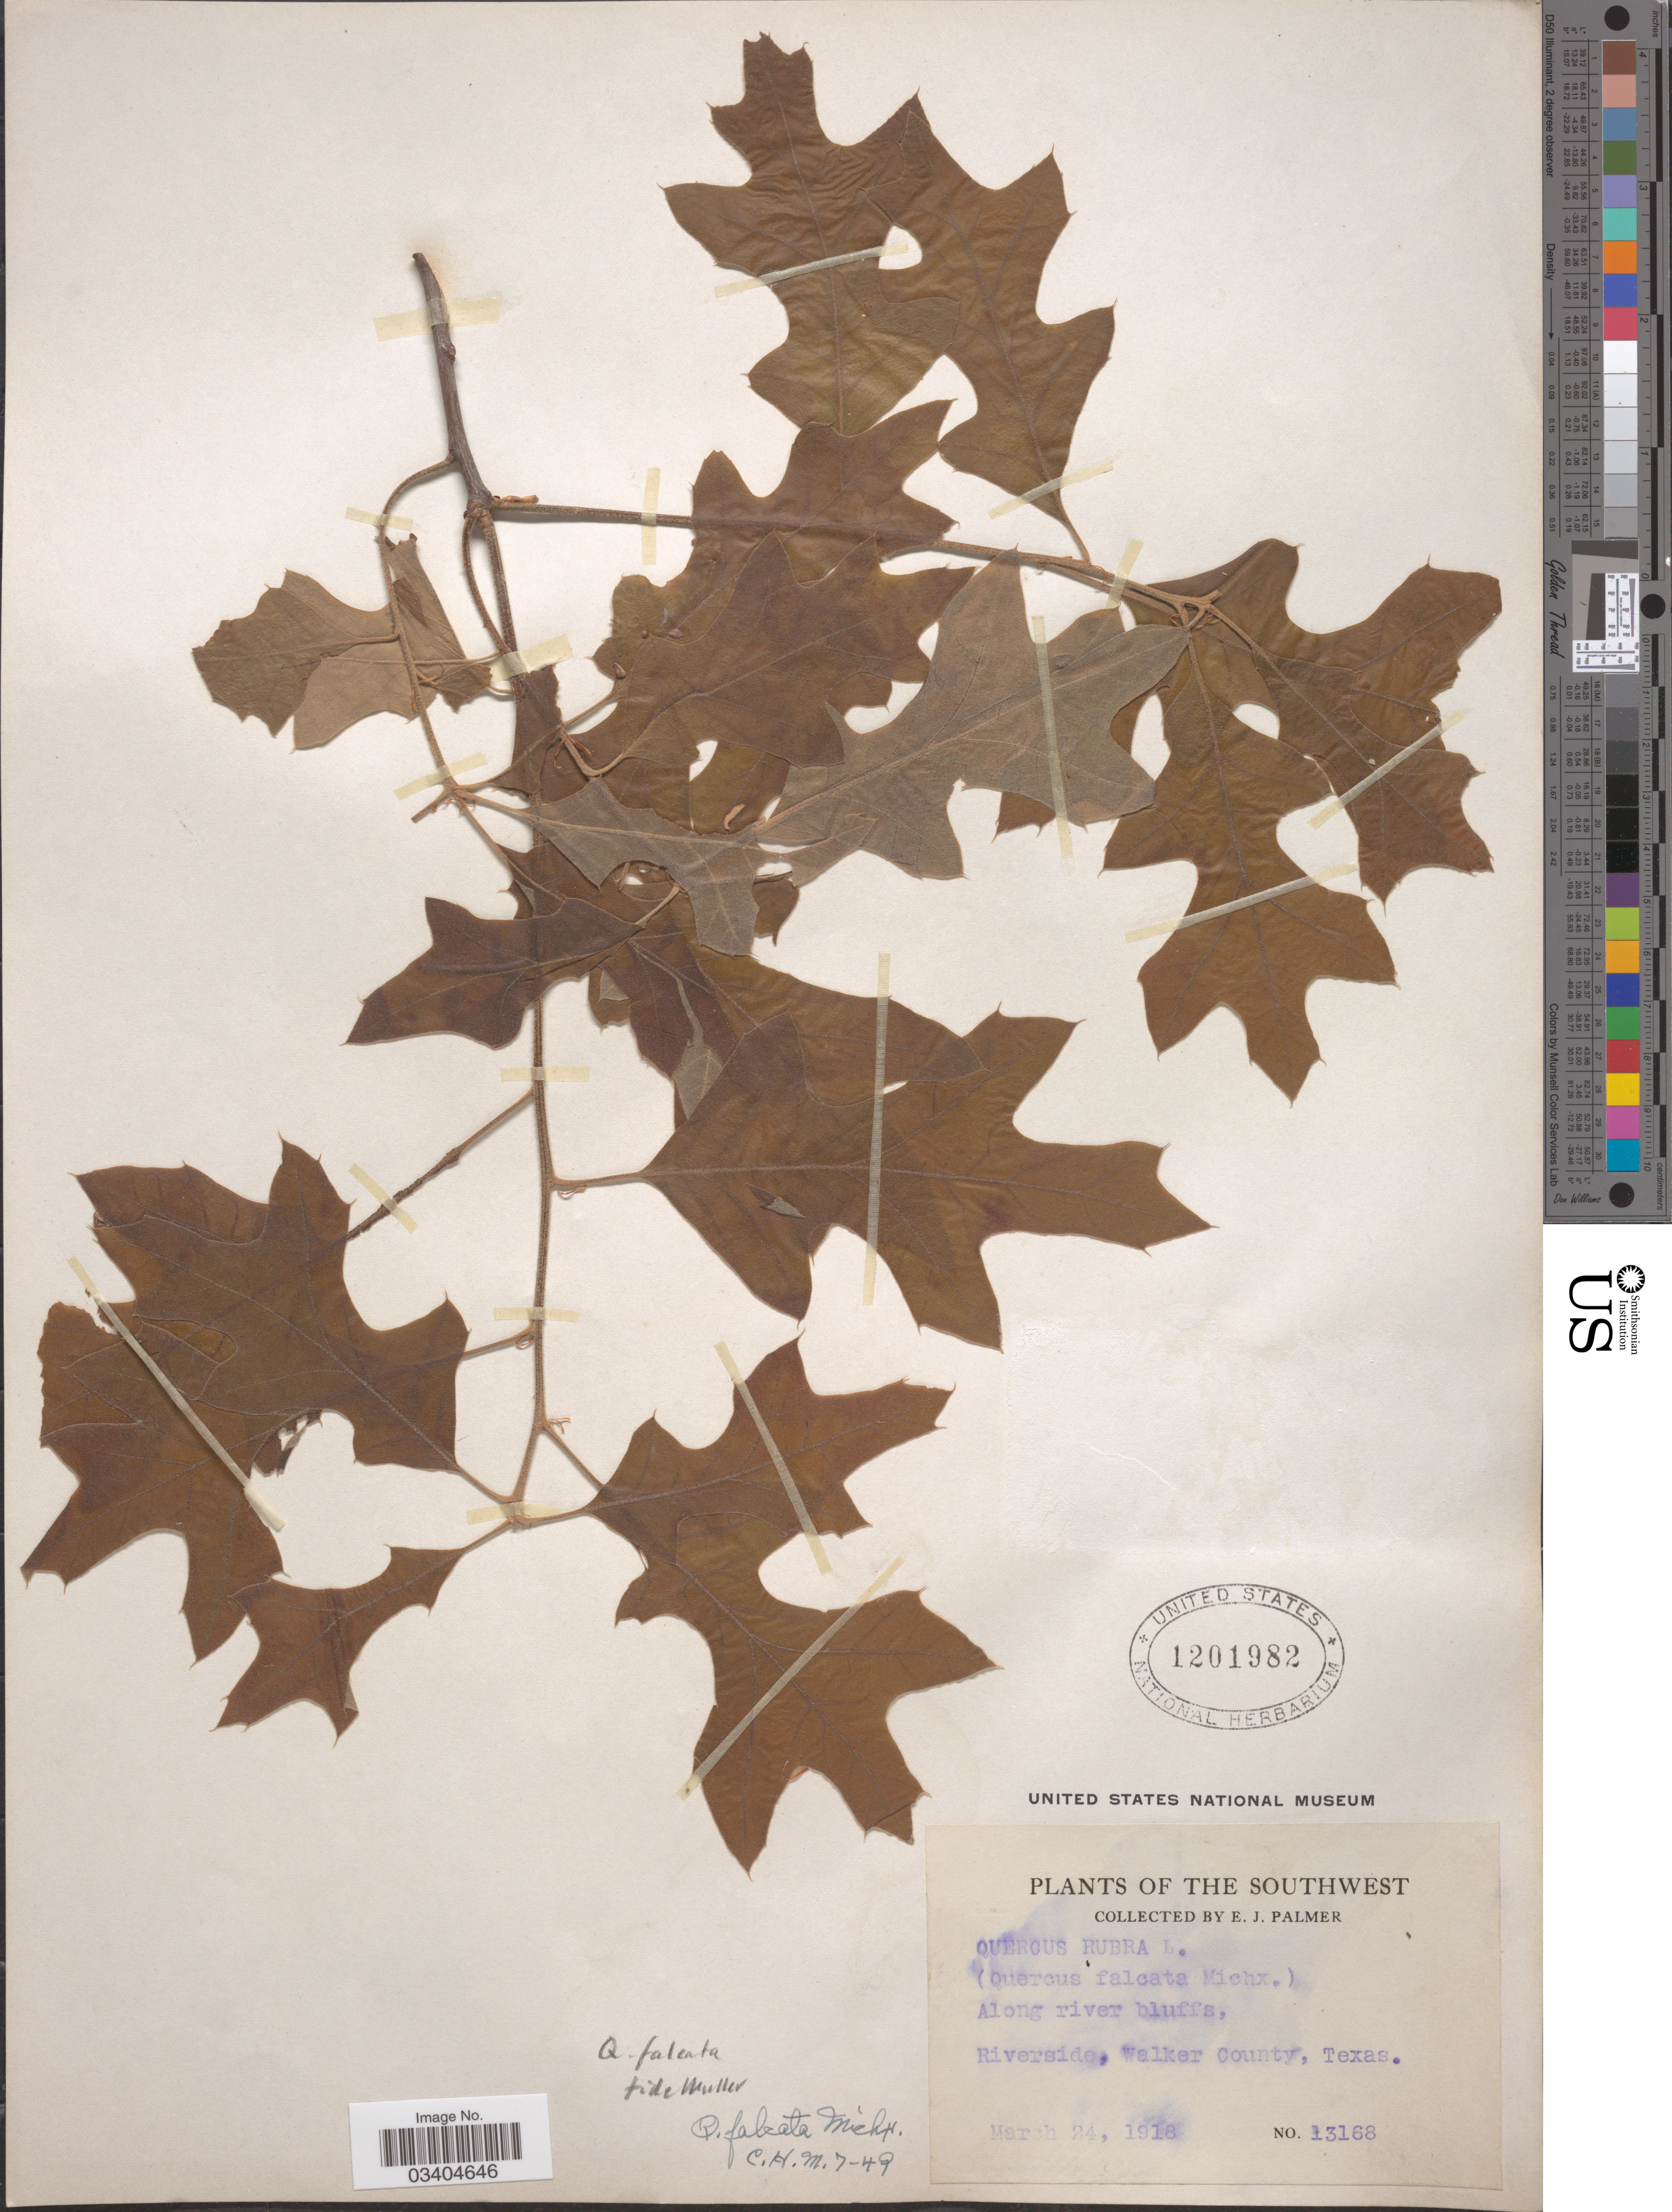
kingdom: Plantae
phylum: Tracheophyta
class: Magnoliopsida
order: Fagales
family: Fagaceae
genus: Quercus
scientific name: Quercus falcata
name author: Michx.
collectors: E. J. Palmer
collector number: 13168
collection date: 1918-03-24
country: United States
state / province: Texas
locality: The Southwest. Riverside, Walker County.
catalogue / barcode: US 1201982